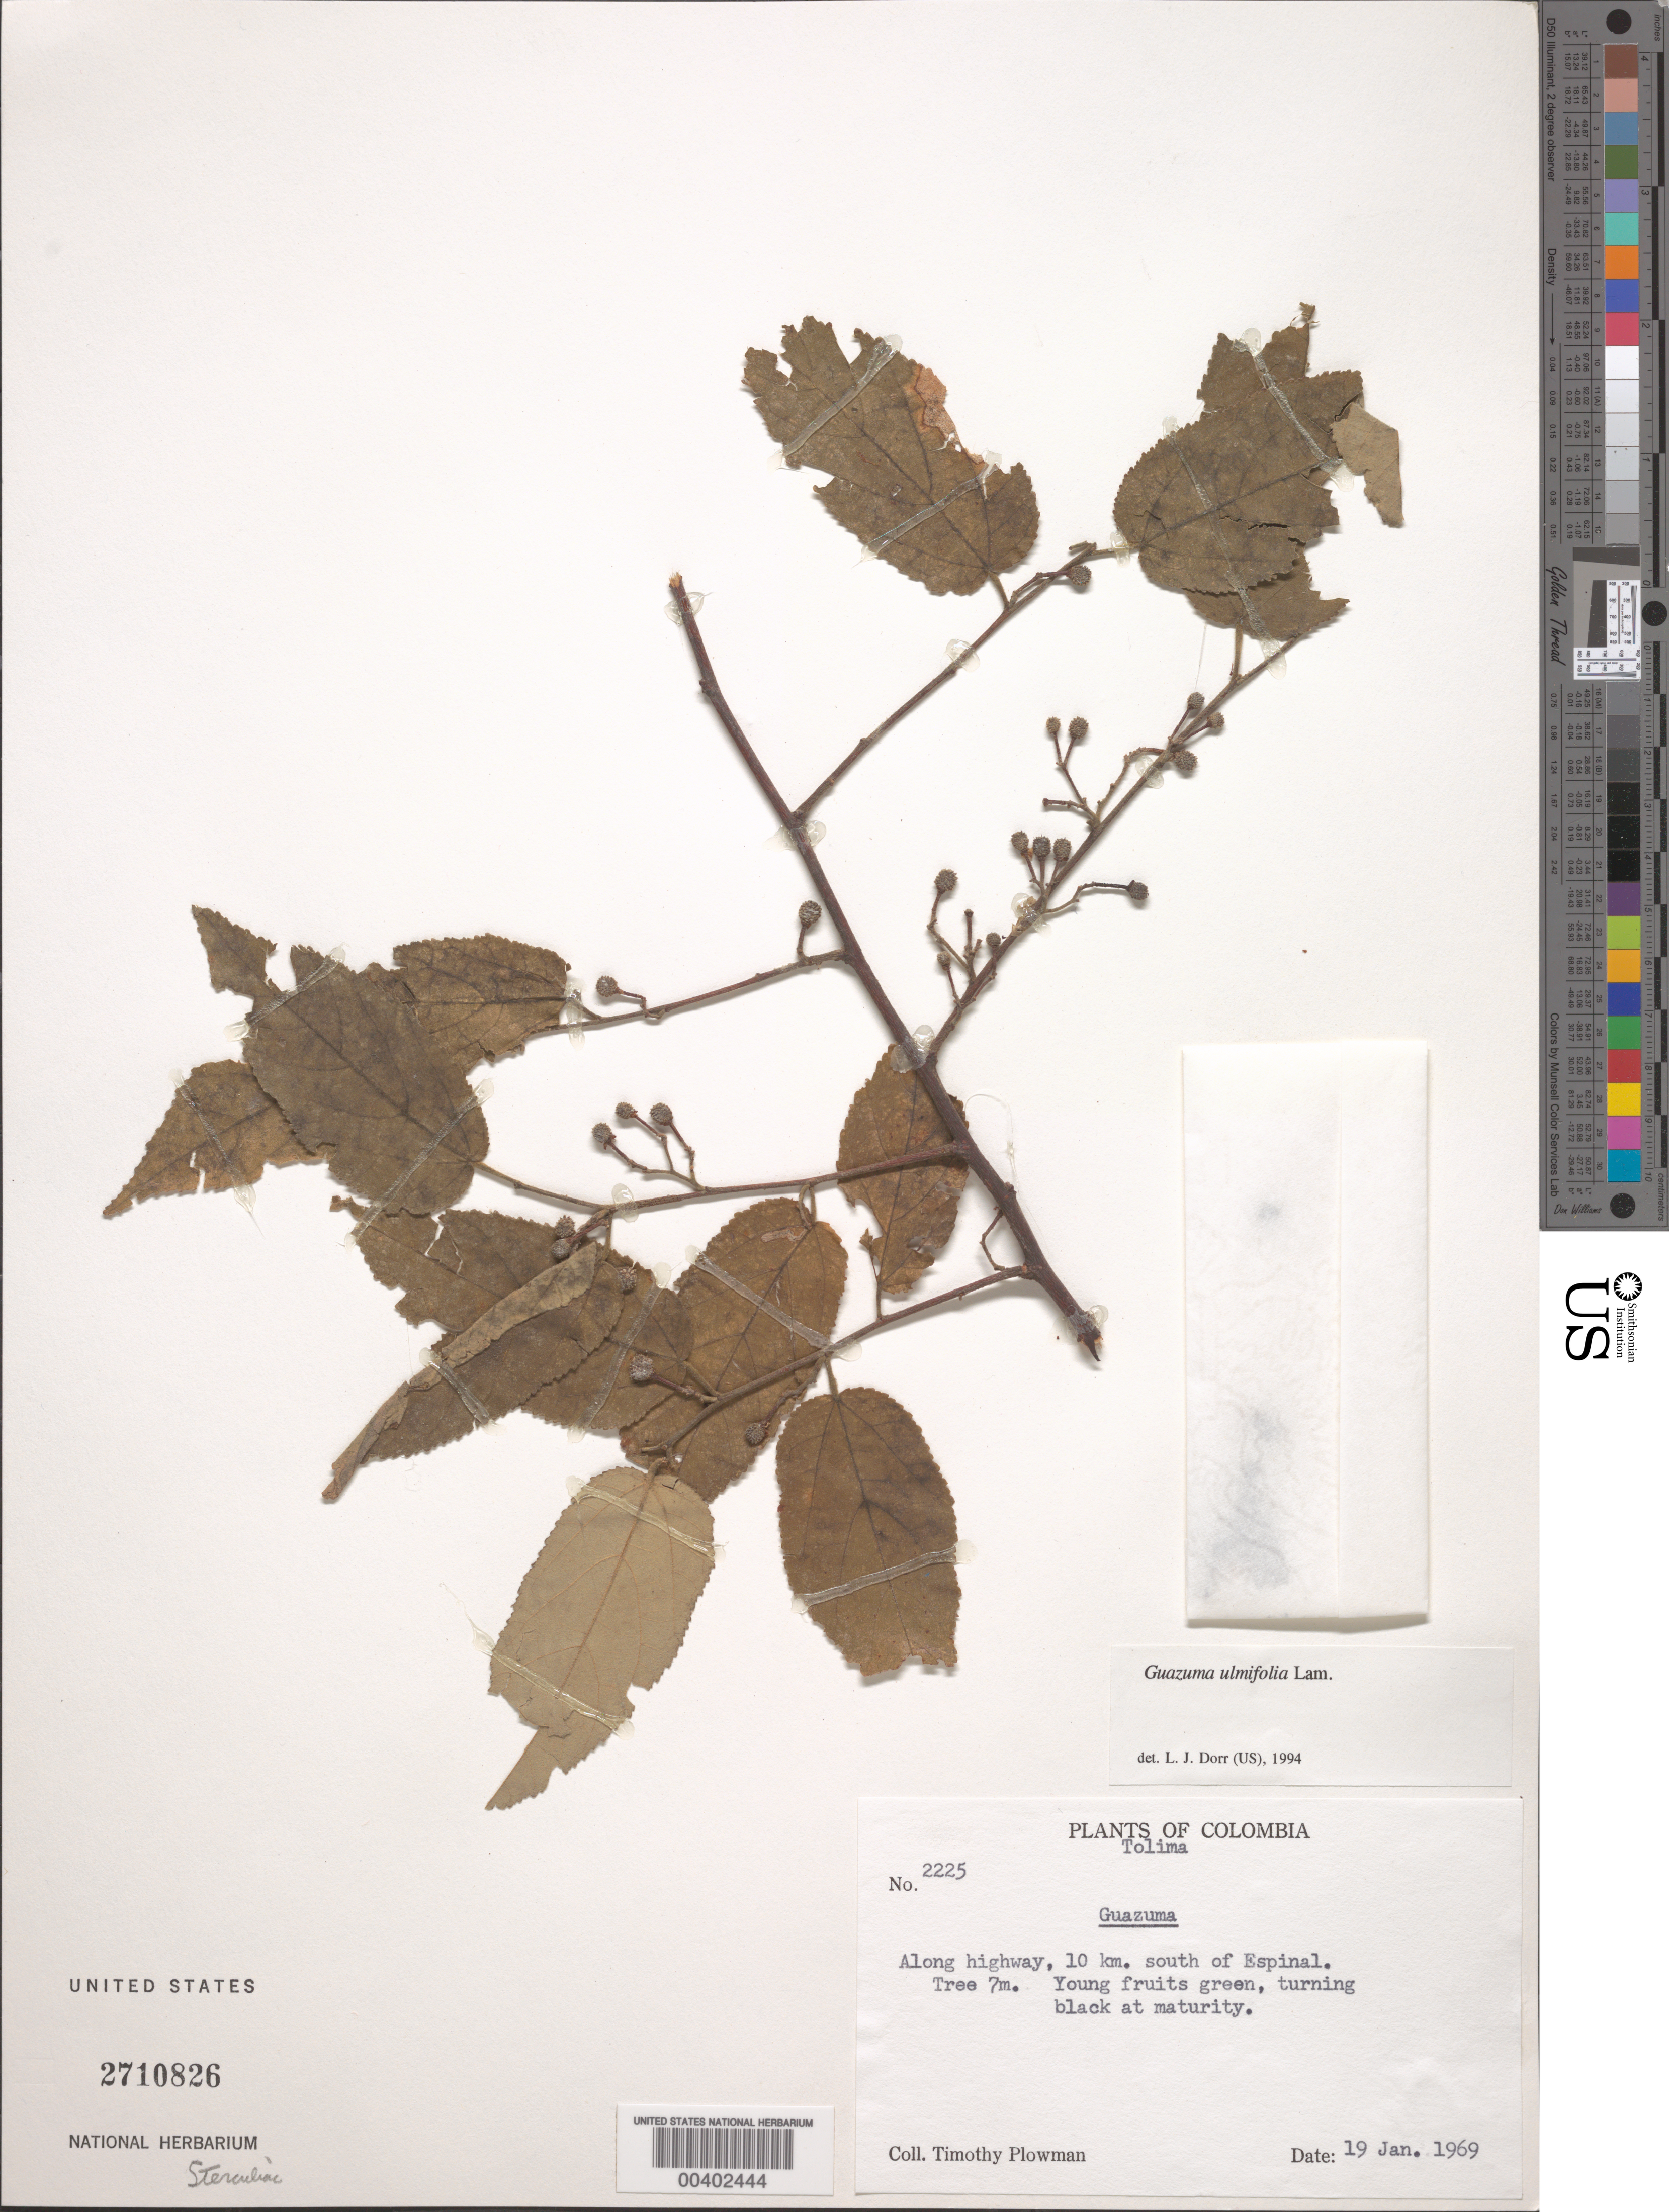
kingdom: Plantae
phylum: Tracheophyta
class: Magnoliopsida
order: Malvales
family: Malvaceae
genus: Guazuma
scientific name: Guazuma ulmifolia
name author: Lam.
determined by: Dorr, L. J., (BOT), Smithsonian Institution - National Museum of Natural History (UNITED STATES)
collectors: T. Plowman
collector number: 2225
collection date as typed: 19 Jan 1969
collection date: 1969-01-19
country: Colombia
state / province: Tolima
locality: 10 km S of Espinal, along highway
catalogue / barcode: US 2710826